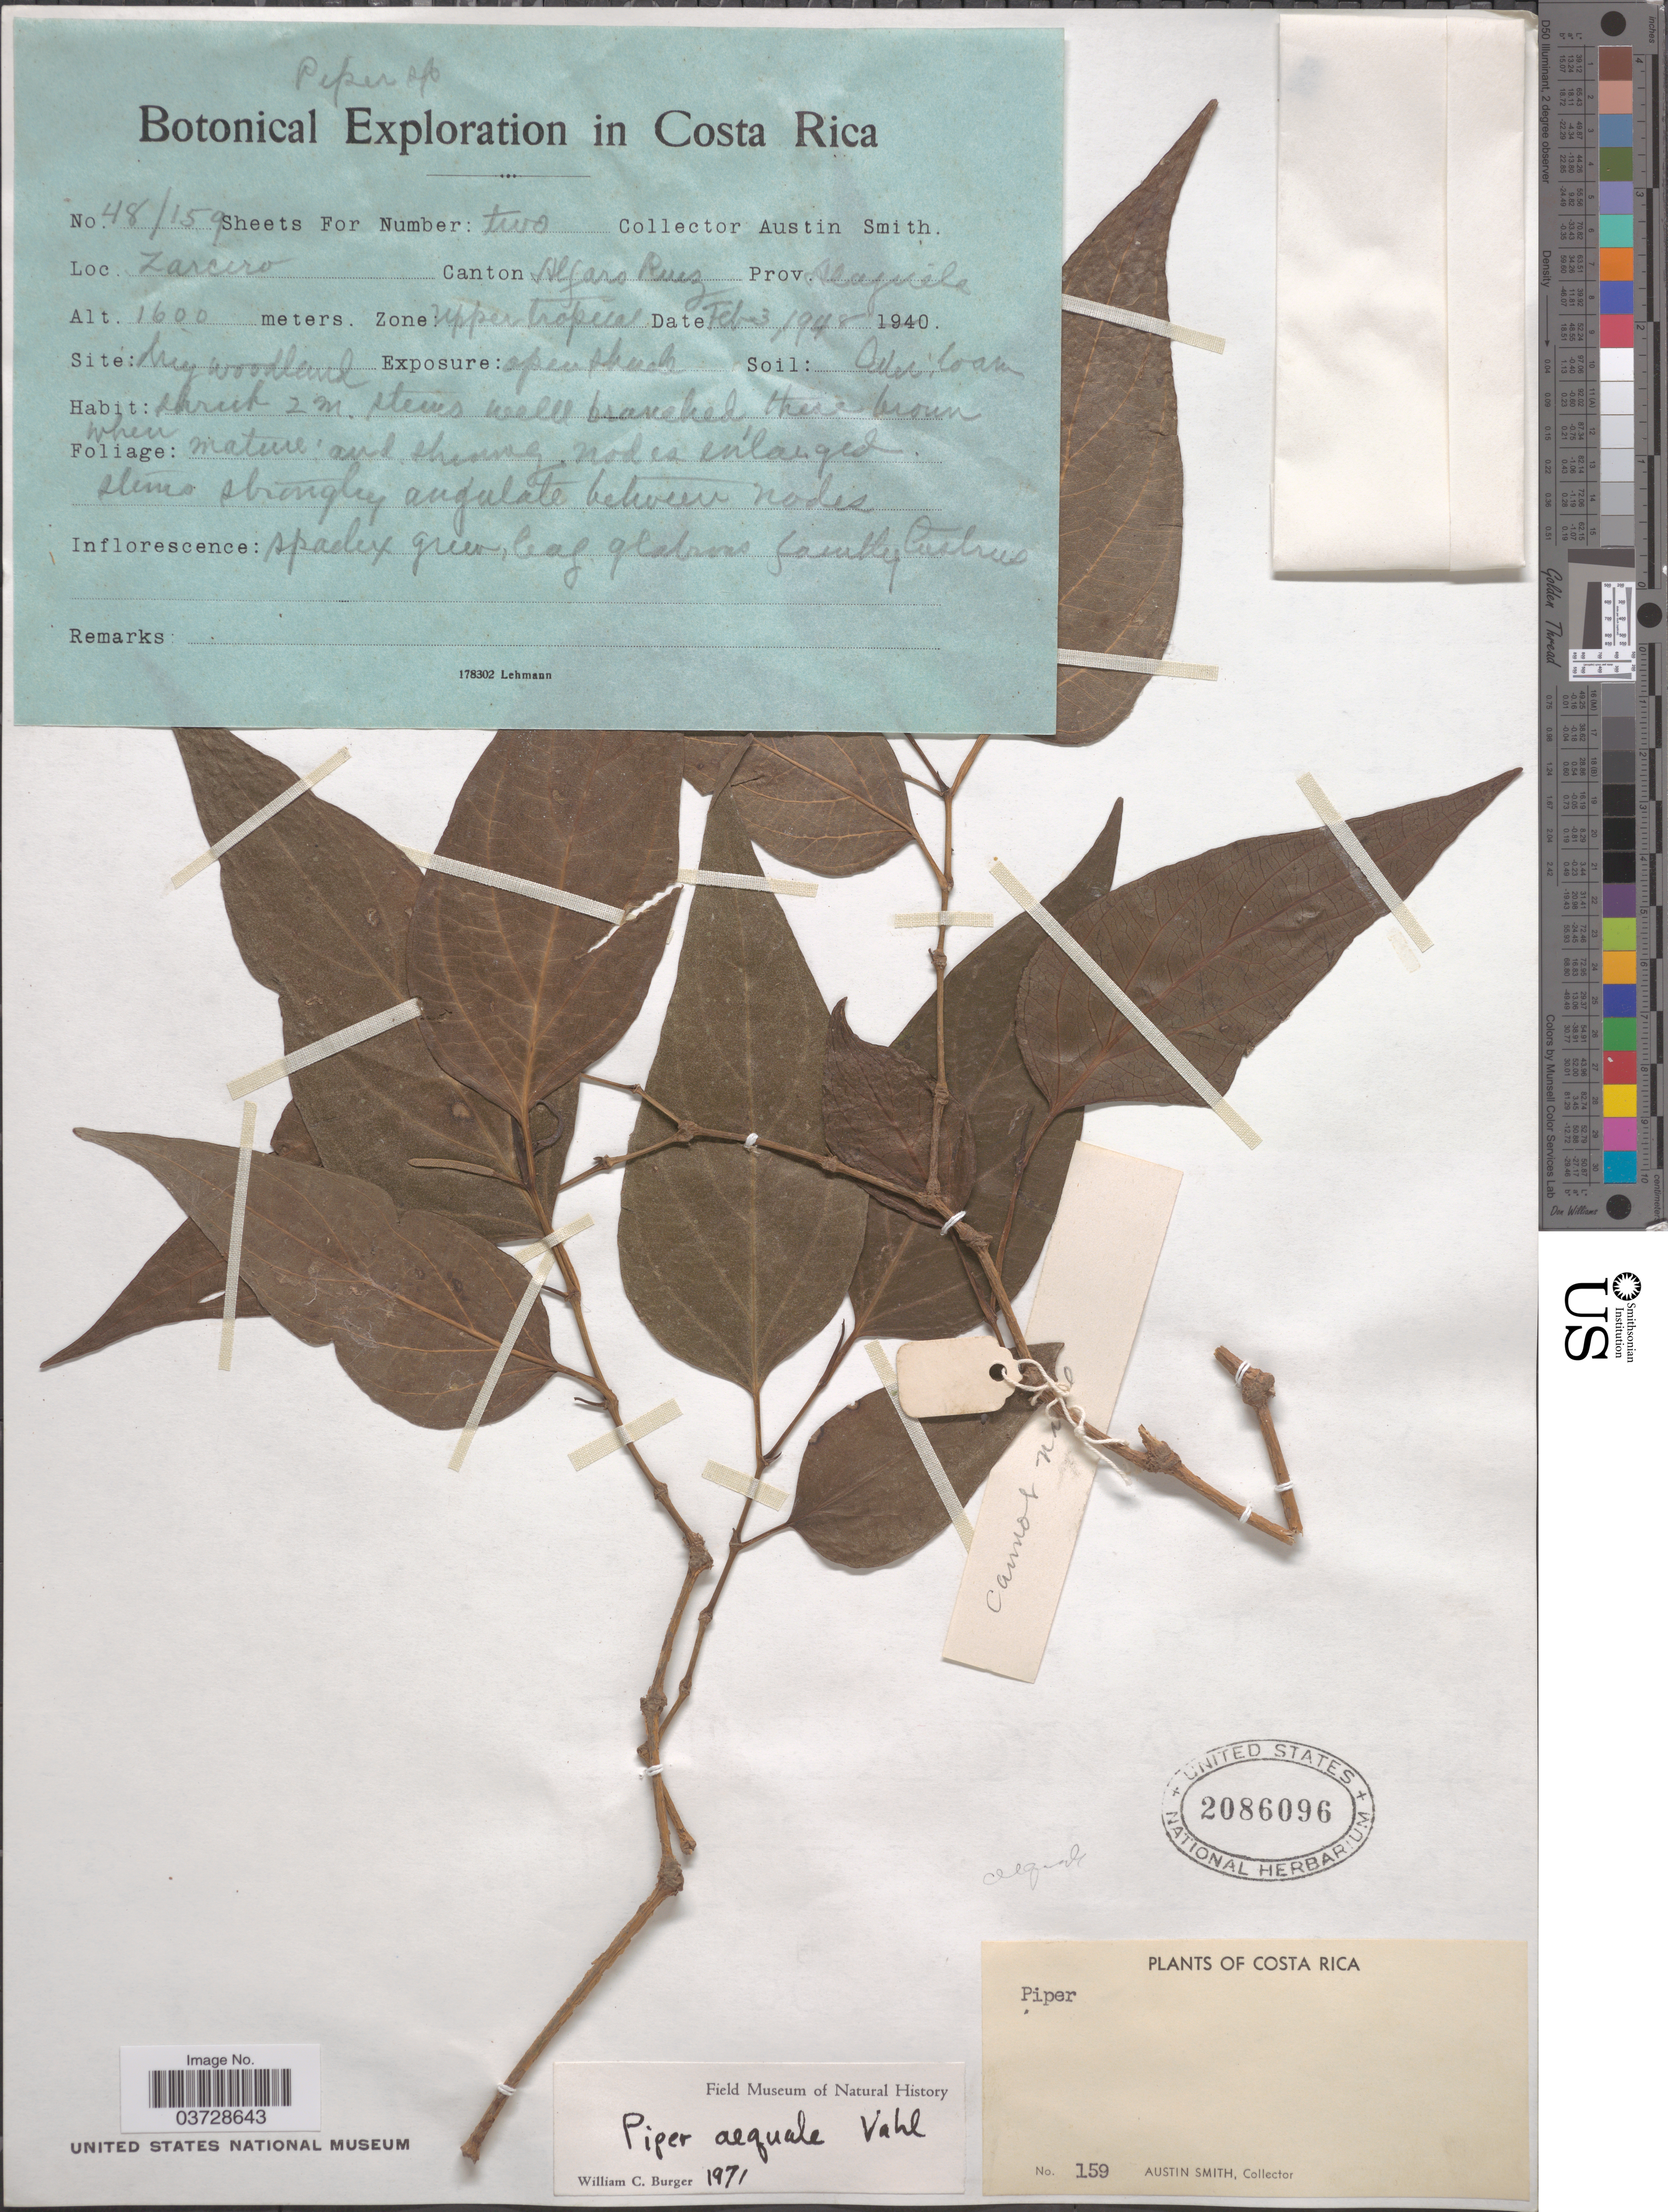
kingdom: Plantae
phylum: Tracheophyta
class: Magnoliopsida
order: Piperales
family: Piperaceae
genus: Piper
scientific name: Piper aequale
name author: Vahl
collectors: Aust P. Smith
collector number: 48/159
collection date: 1948-02-03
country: Costa Rica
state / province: Alajuela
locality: Zarcero. Canton Alfaro Ruiz. Zone Upper tropical.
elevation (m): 1600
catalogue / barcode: US 2086096